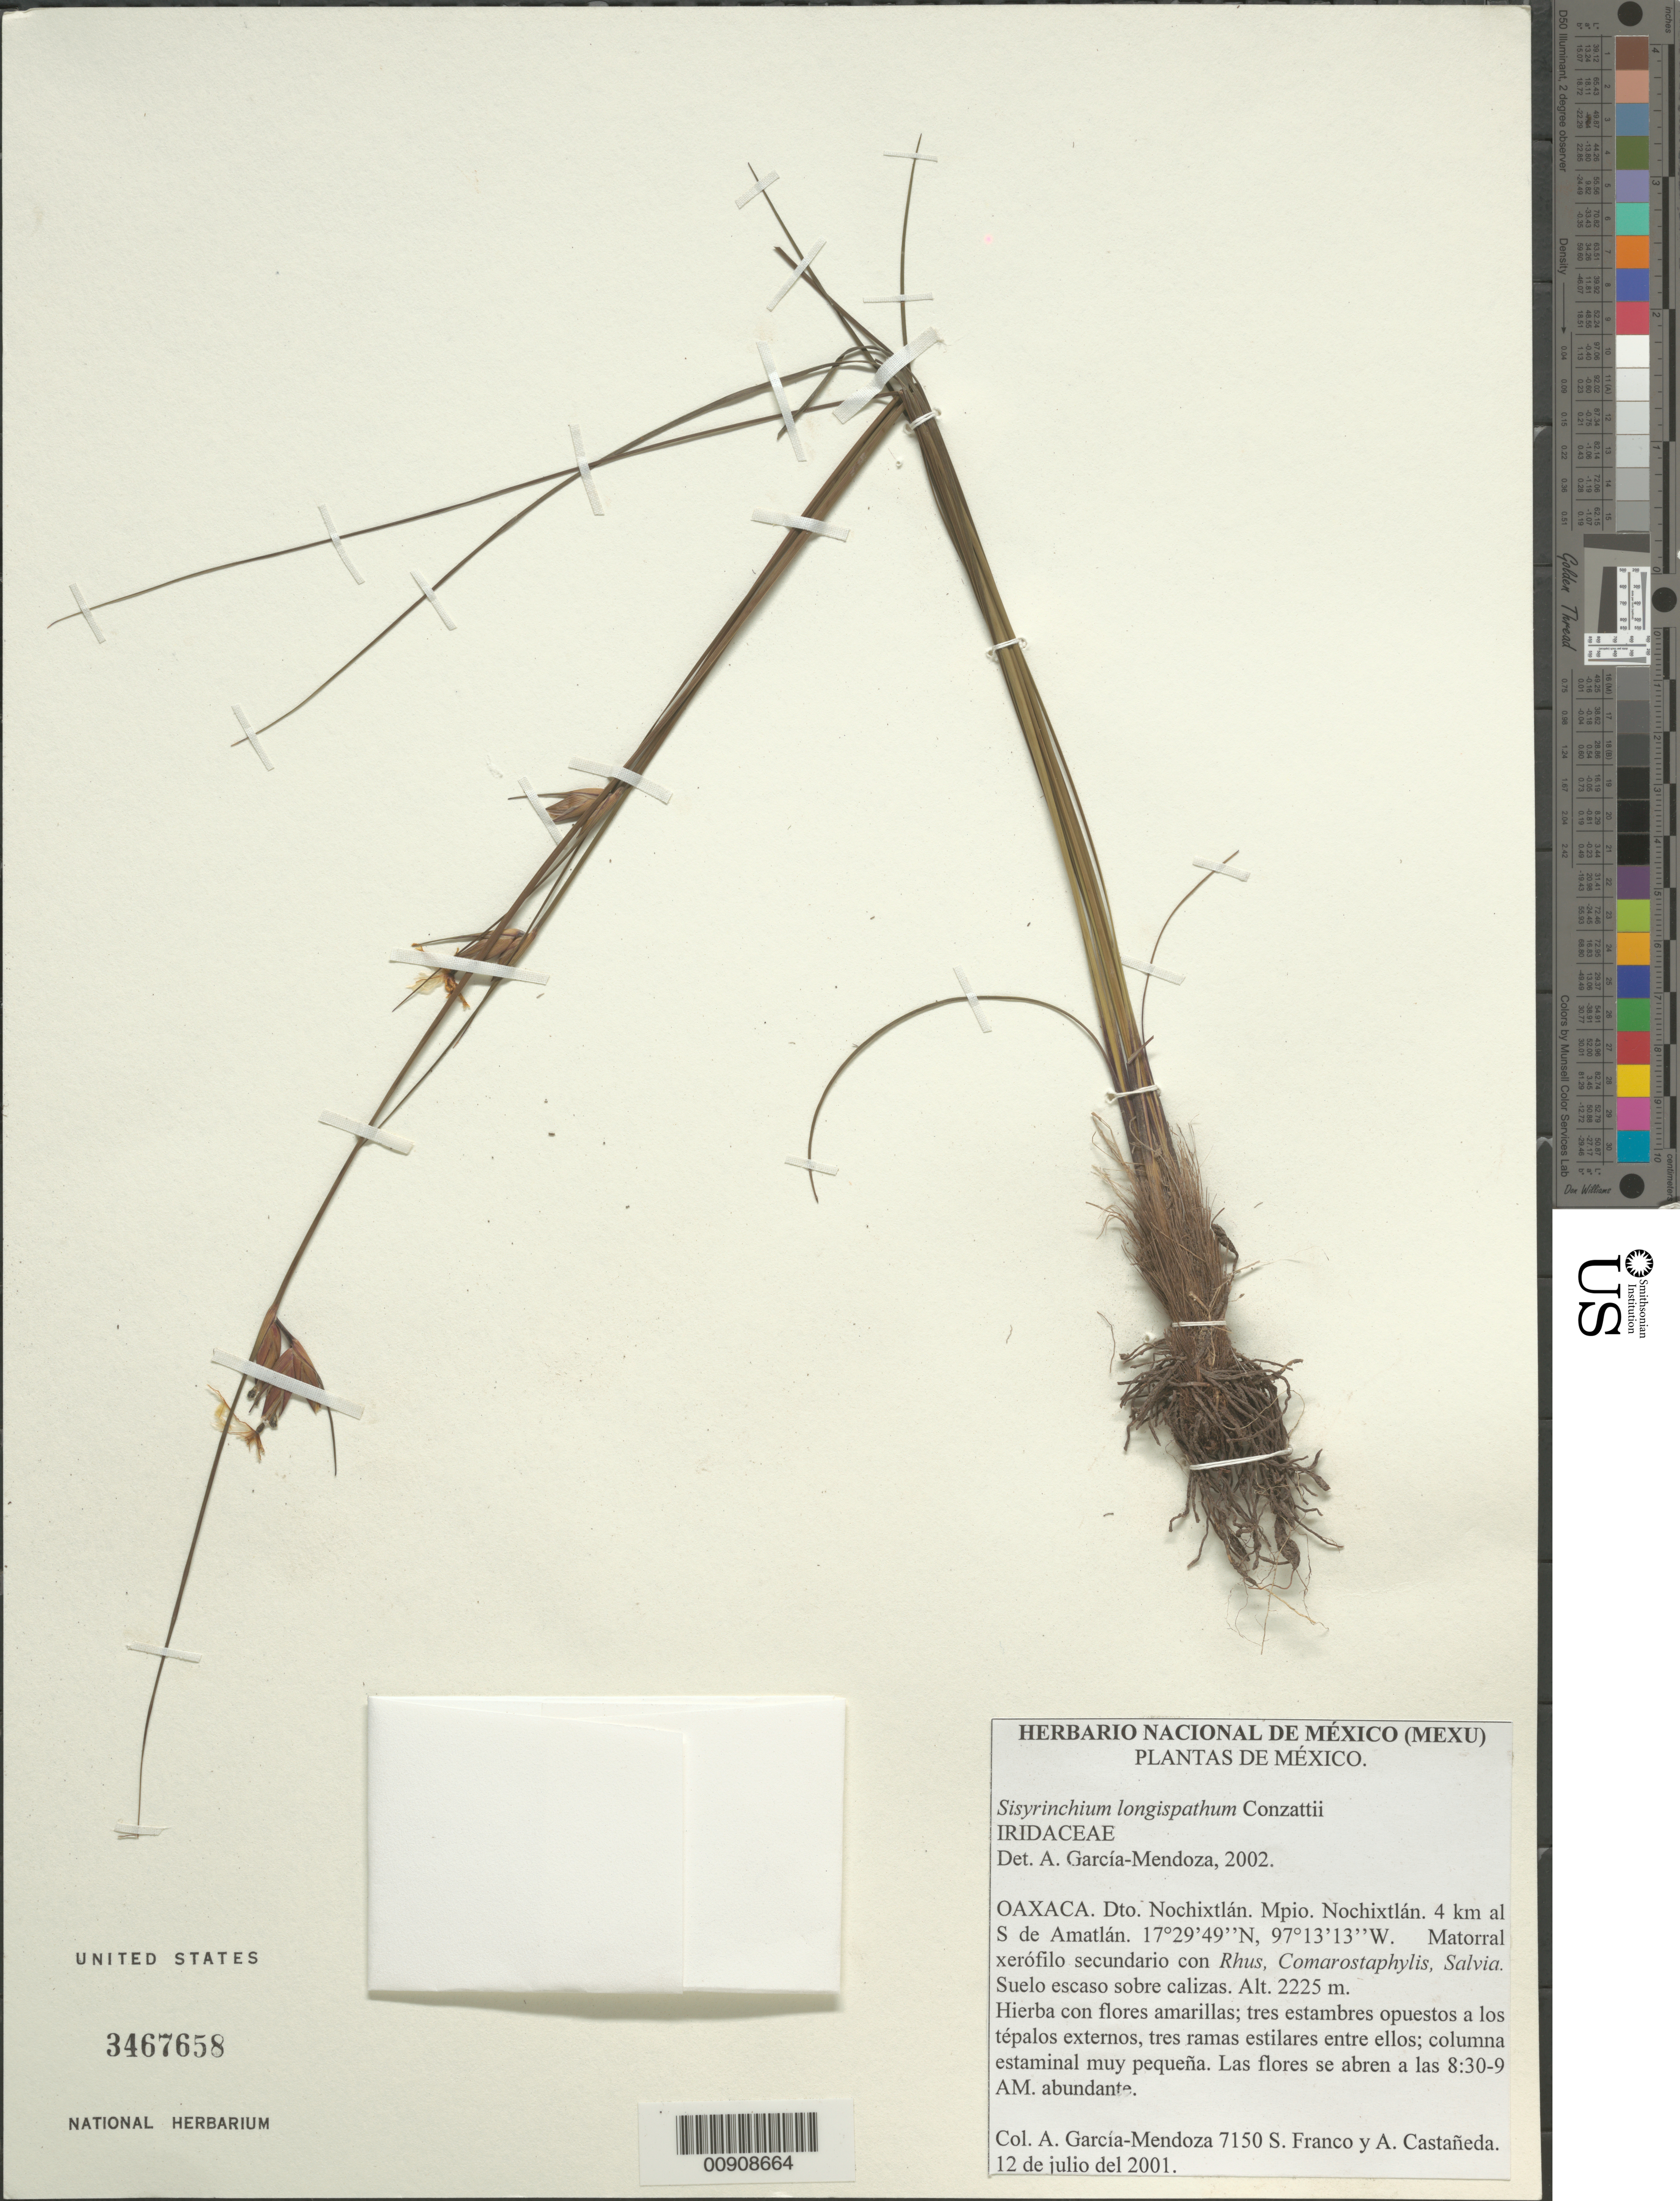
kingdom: Plantae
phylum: Tracheophyta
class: Liliopsida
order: Asparagales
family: Iridaceae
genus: Sisyrinchium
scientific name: Sisyrinchium longispathum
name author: Conz.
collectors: A. García-Mendoza, S. Franco & A. Castañeda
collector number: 7150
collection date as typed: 12 Jul 2001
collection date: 2001-07-12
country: Mexico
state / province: Oaxaca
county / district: Nochixtlán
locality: Oaxaca. Dto. Nochixtlán. Mpio. Nochixtlán. 4 km al S de Amatlán.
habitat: Matorral xerófilo secundario con Rhus, Comarostaphylis, Salvia. Suelo escaso sobre calizas.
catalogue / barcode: US 3467658